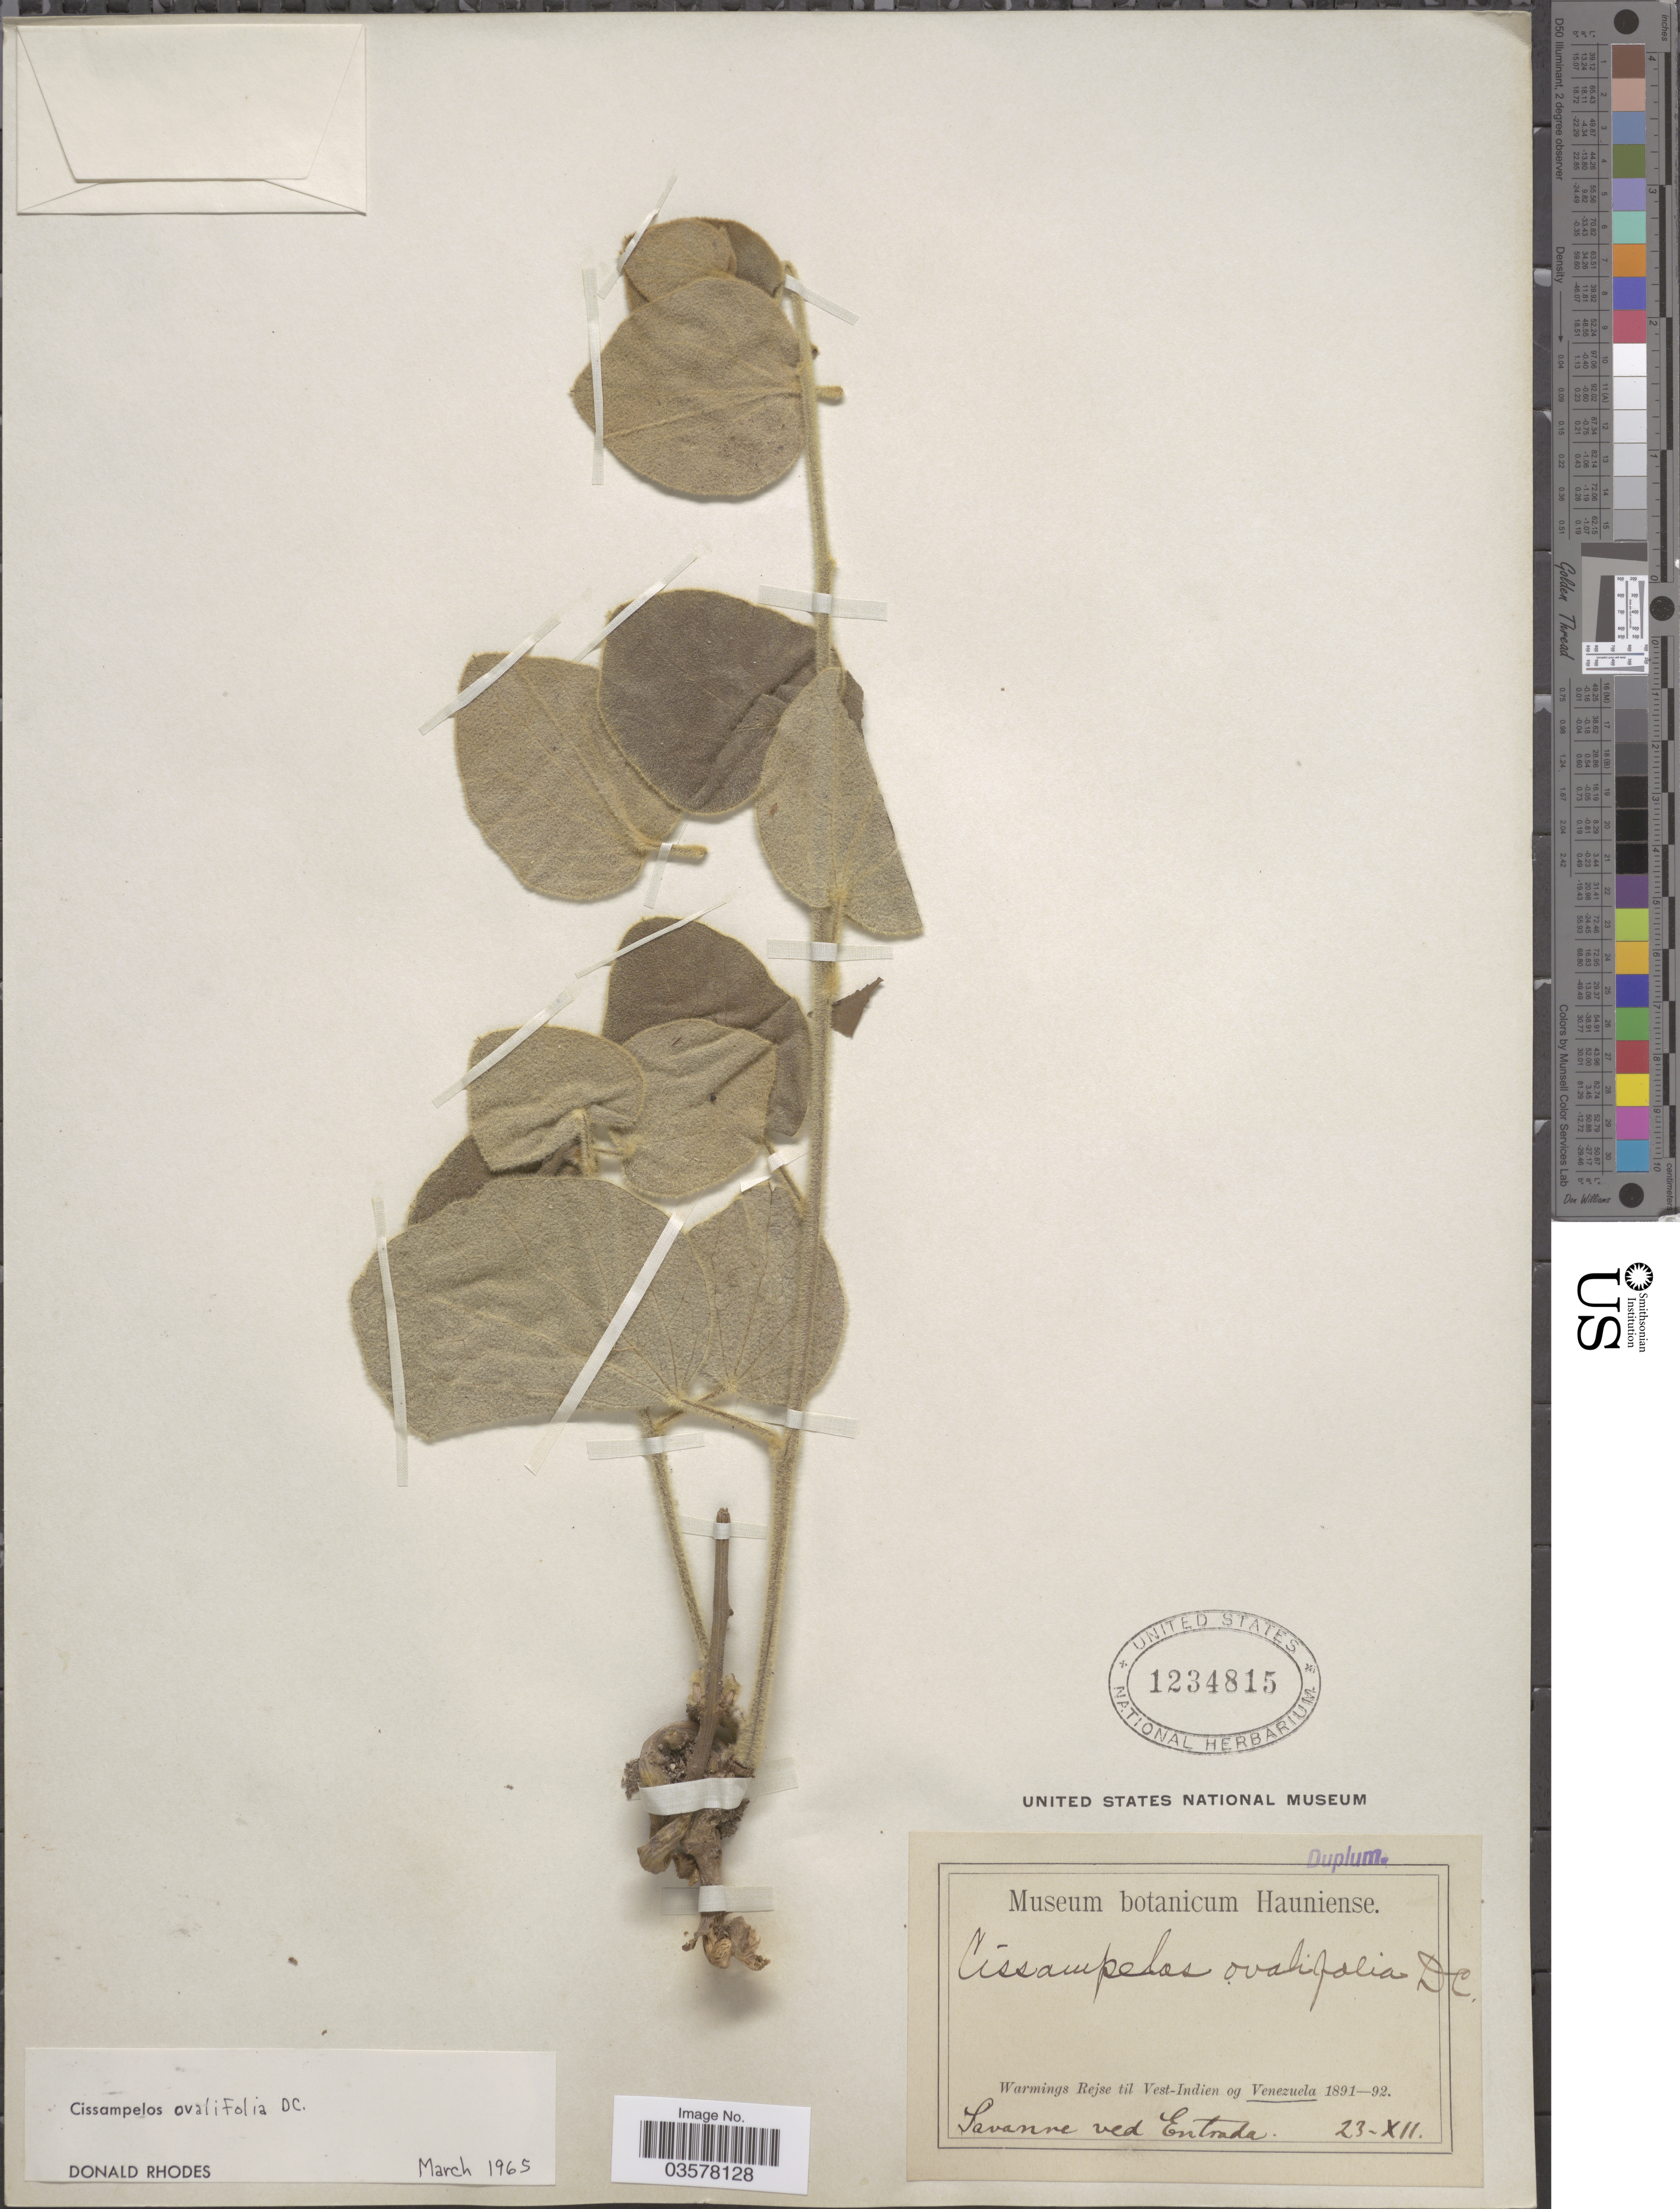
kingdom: Plantae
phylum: Tracheophyta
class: Magnoliopsida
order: Ranunculales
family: Menispermaceae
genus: Cissampelos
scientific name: Cissampelos ovalifolia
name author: DC.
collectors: Warming, --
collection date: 1891-12-23/1892-12-23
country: Venezuela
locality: Savanne ved Entrada.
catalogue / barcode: US 1234815